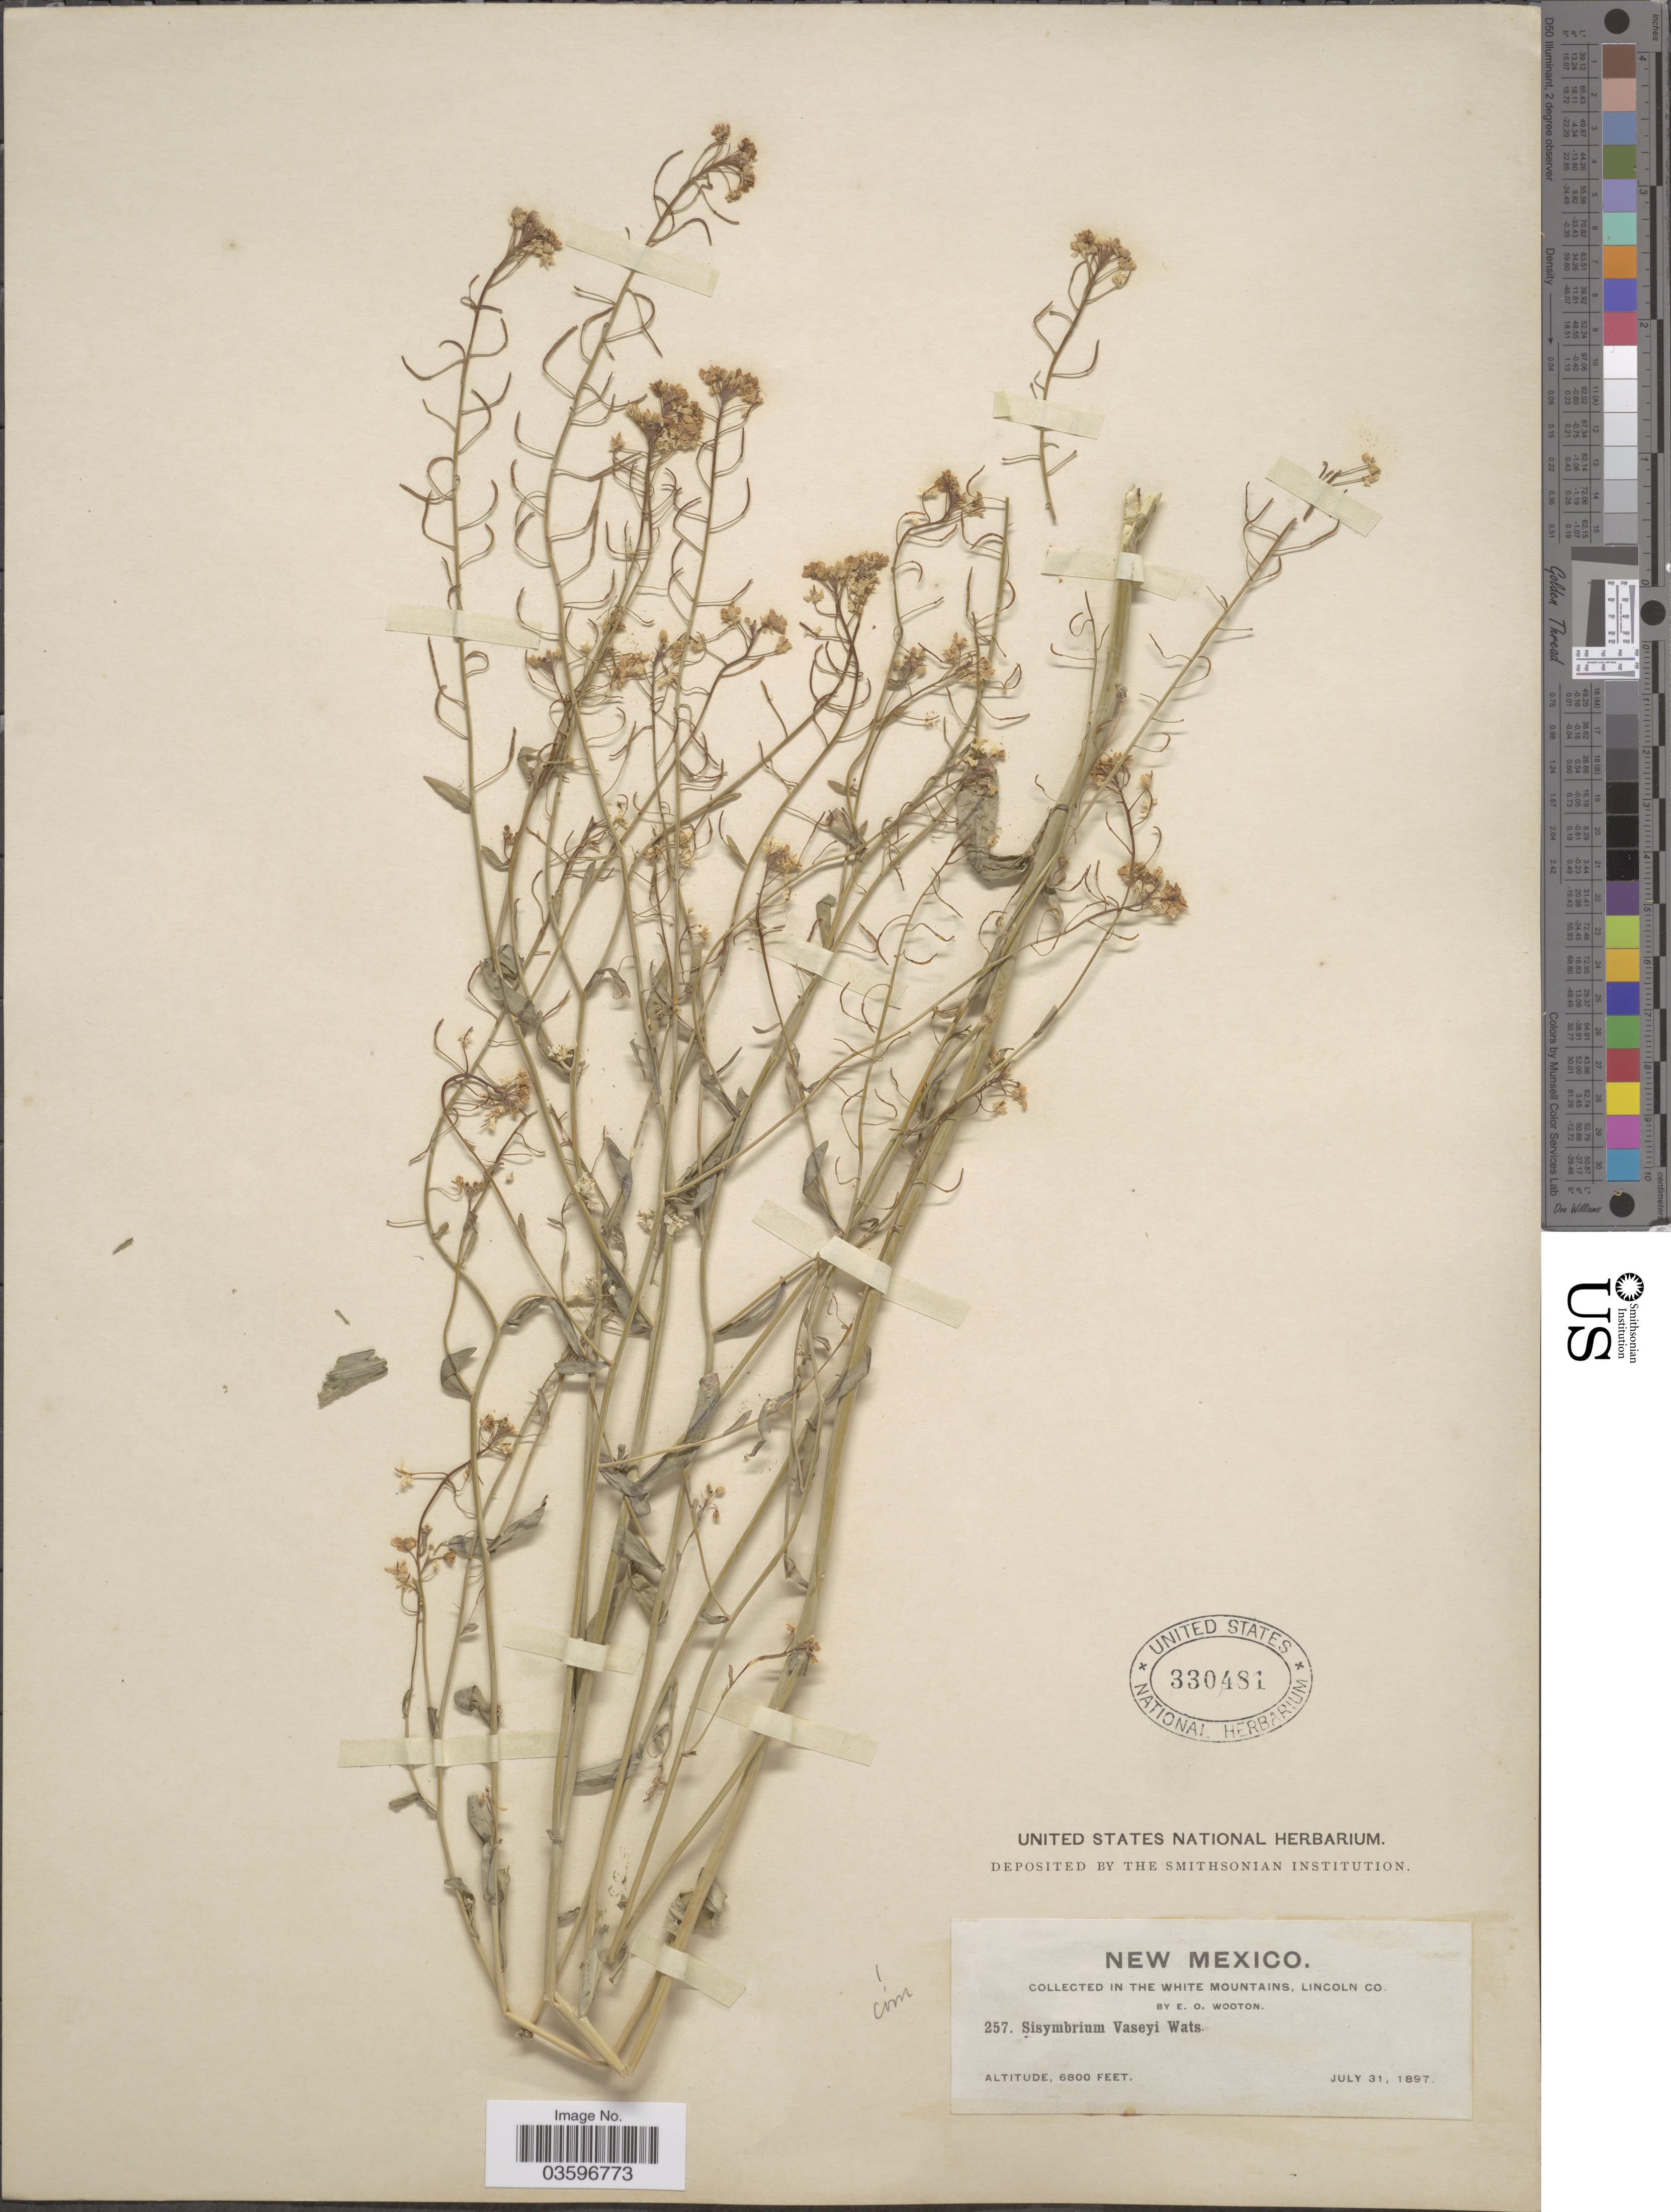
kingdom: Plantae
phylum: Tracheophyta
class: Magnoliopsida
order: Brassicales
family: Brassicaceae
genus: Thelypodiopsis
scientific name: Thelypodiopsis vaseyi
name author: (S. Watson ex B.L. Rob.) Rollins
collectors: E. O. Wooton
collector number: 257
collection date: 1897-07-31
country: United States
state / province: New Mexico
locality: In the White Mountains, Lincoln Co.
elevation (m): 2073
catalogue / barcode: US 330481